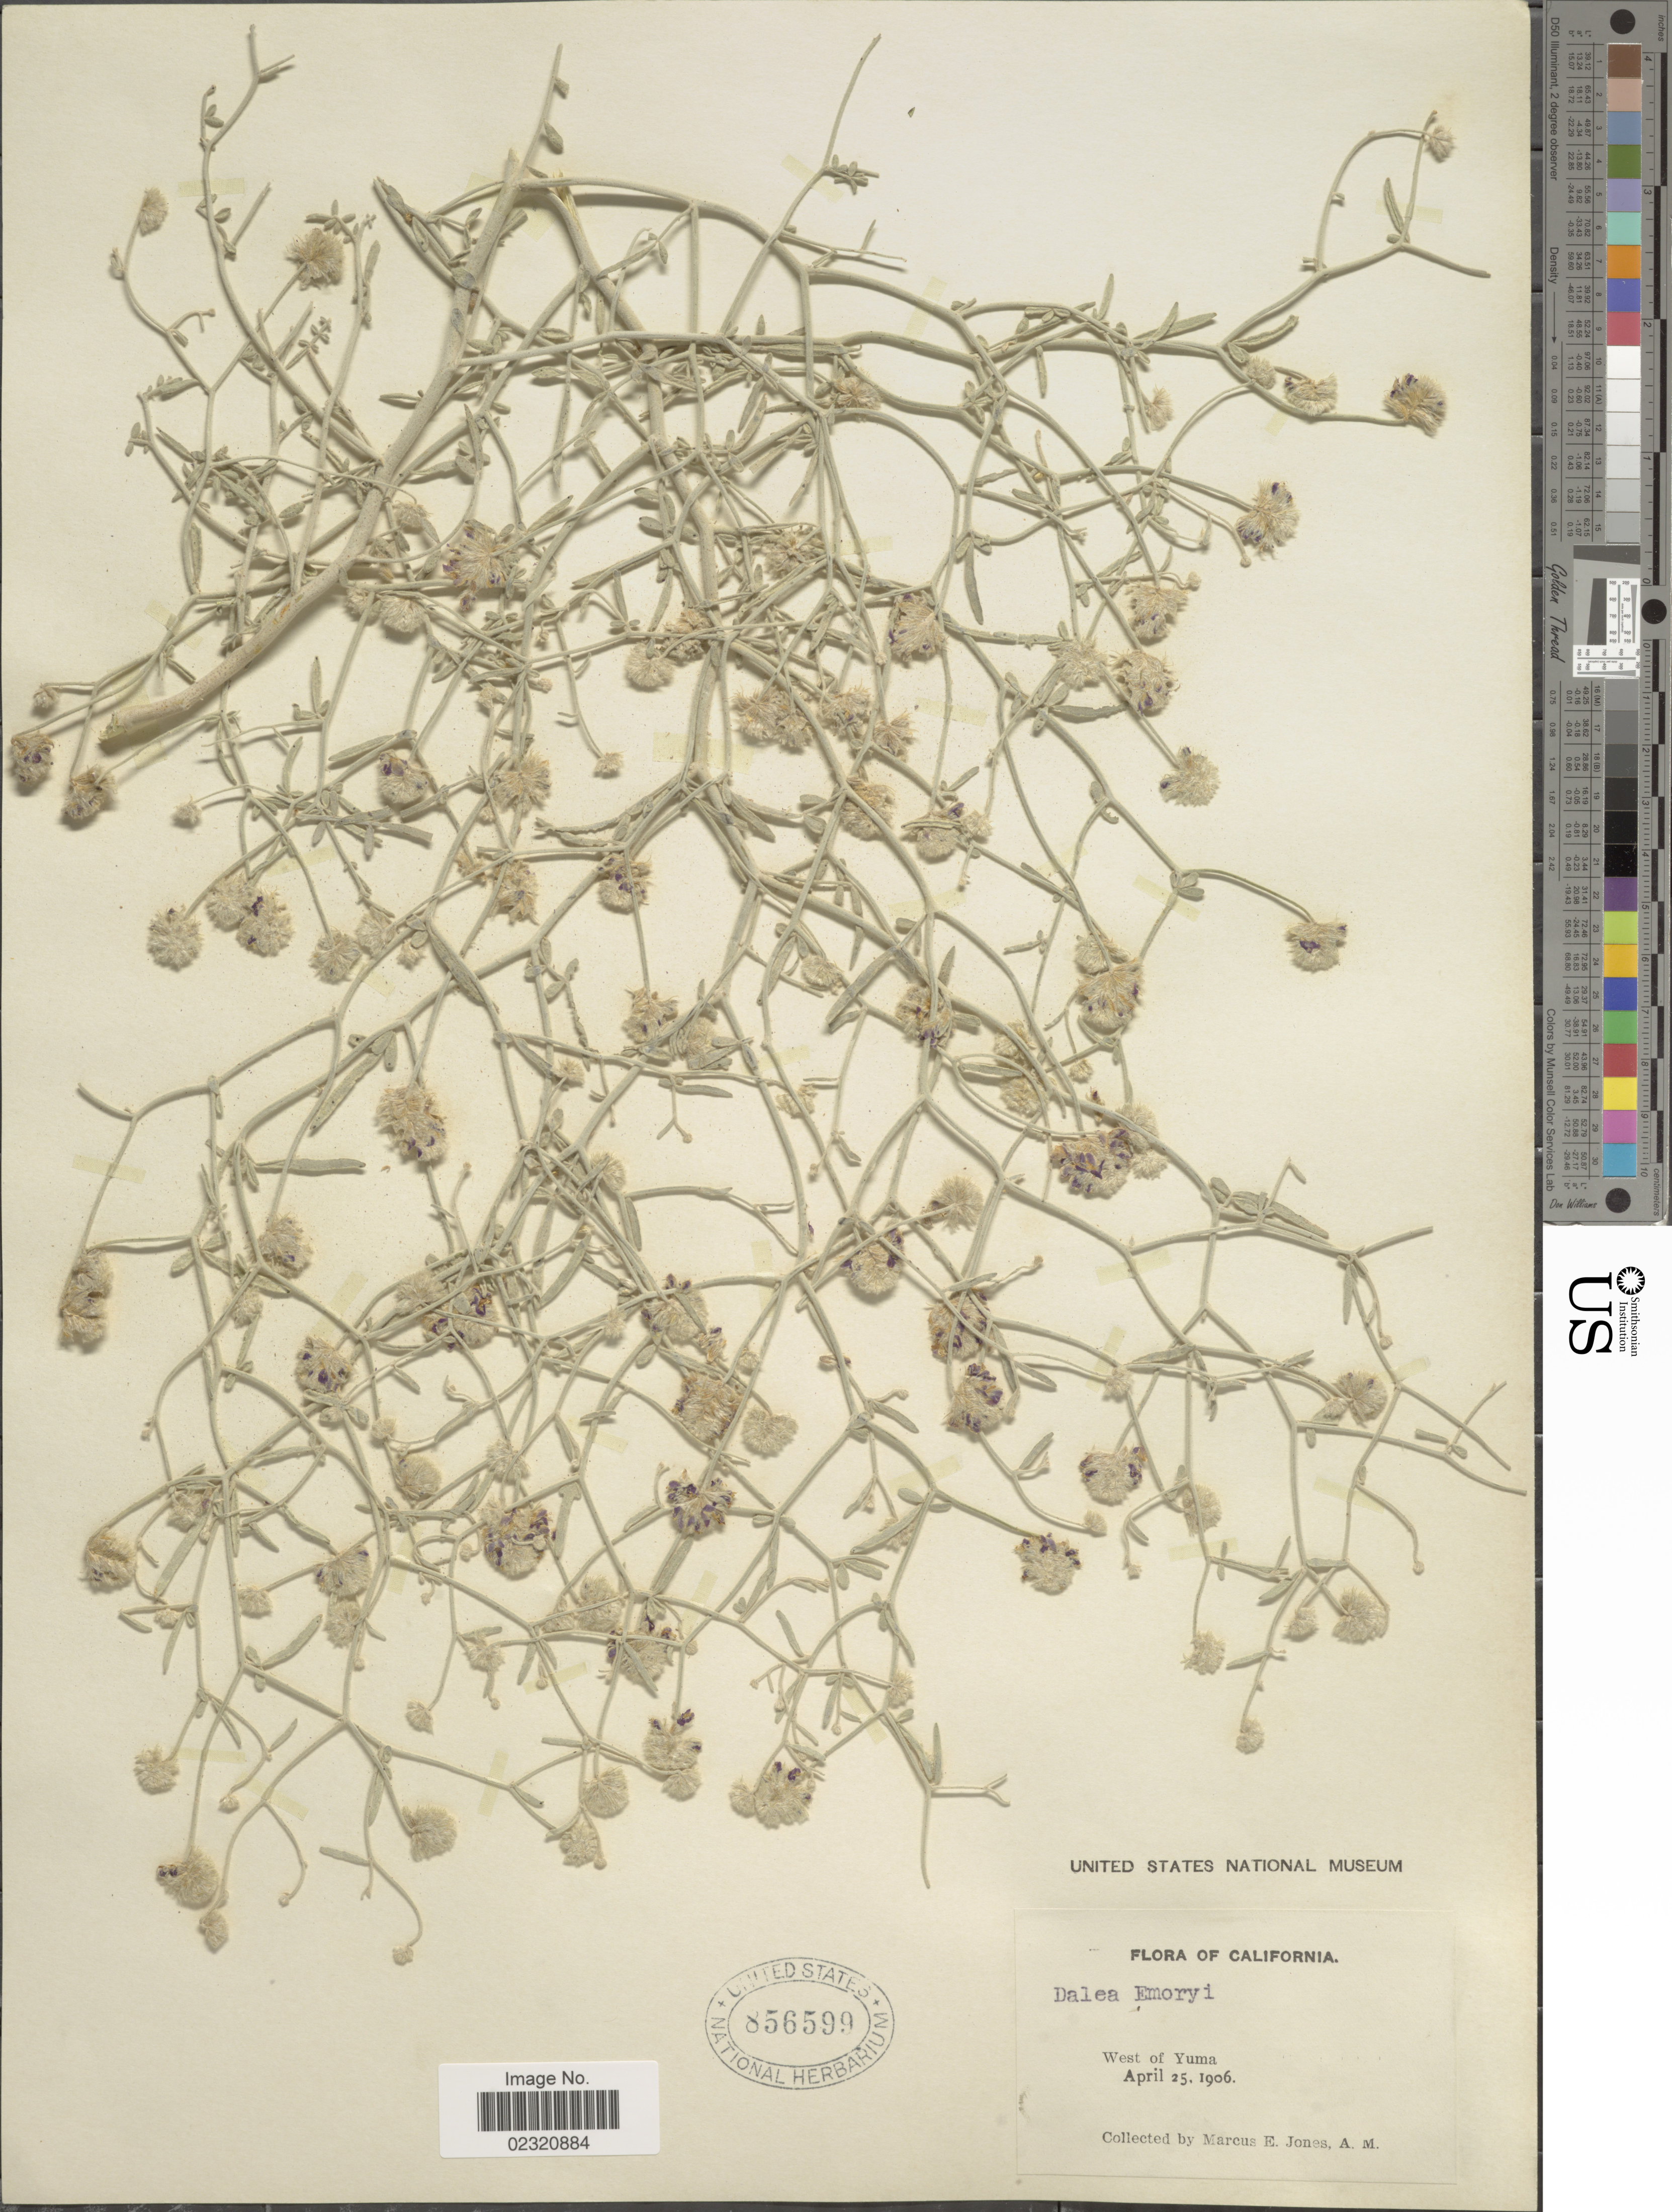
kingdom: Plantae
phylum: Tracheophyta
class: Magnoliopsida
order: Fabales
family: Fabaceae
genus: Psorothamnus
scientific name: Psorothamnus emoryi var. emoryi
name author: (A. Gray) Rydb.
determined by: Strong, M. T., (US), Smithsonian Institution - National Museum of Natural History (UNITED STATES)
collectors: M. E. Jones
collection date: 1906-04-25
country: United States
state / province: California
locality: West of Yuma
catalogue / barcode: US 856599